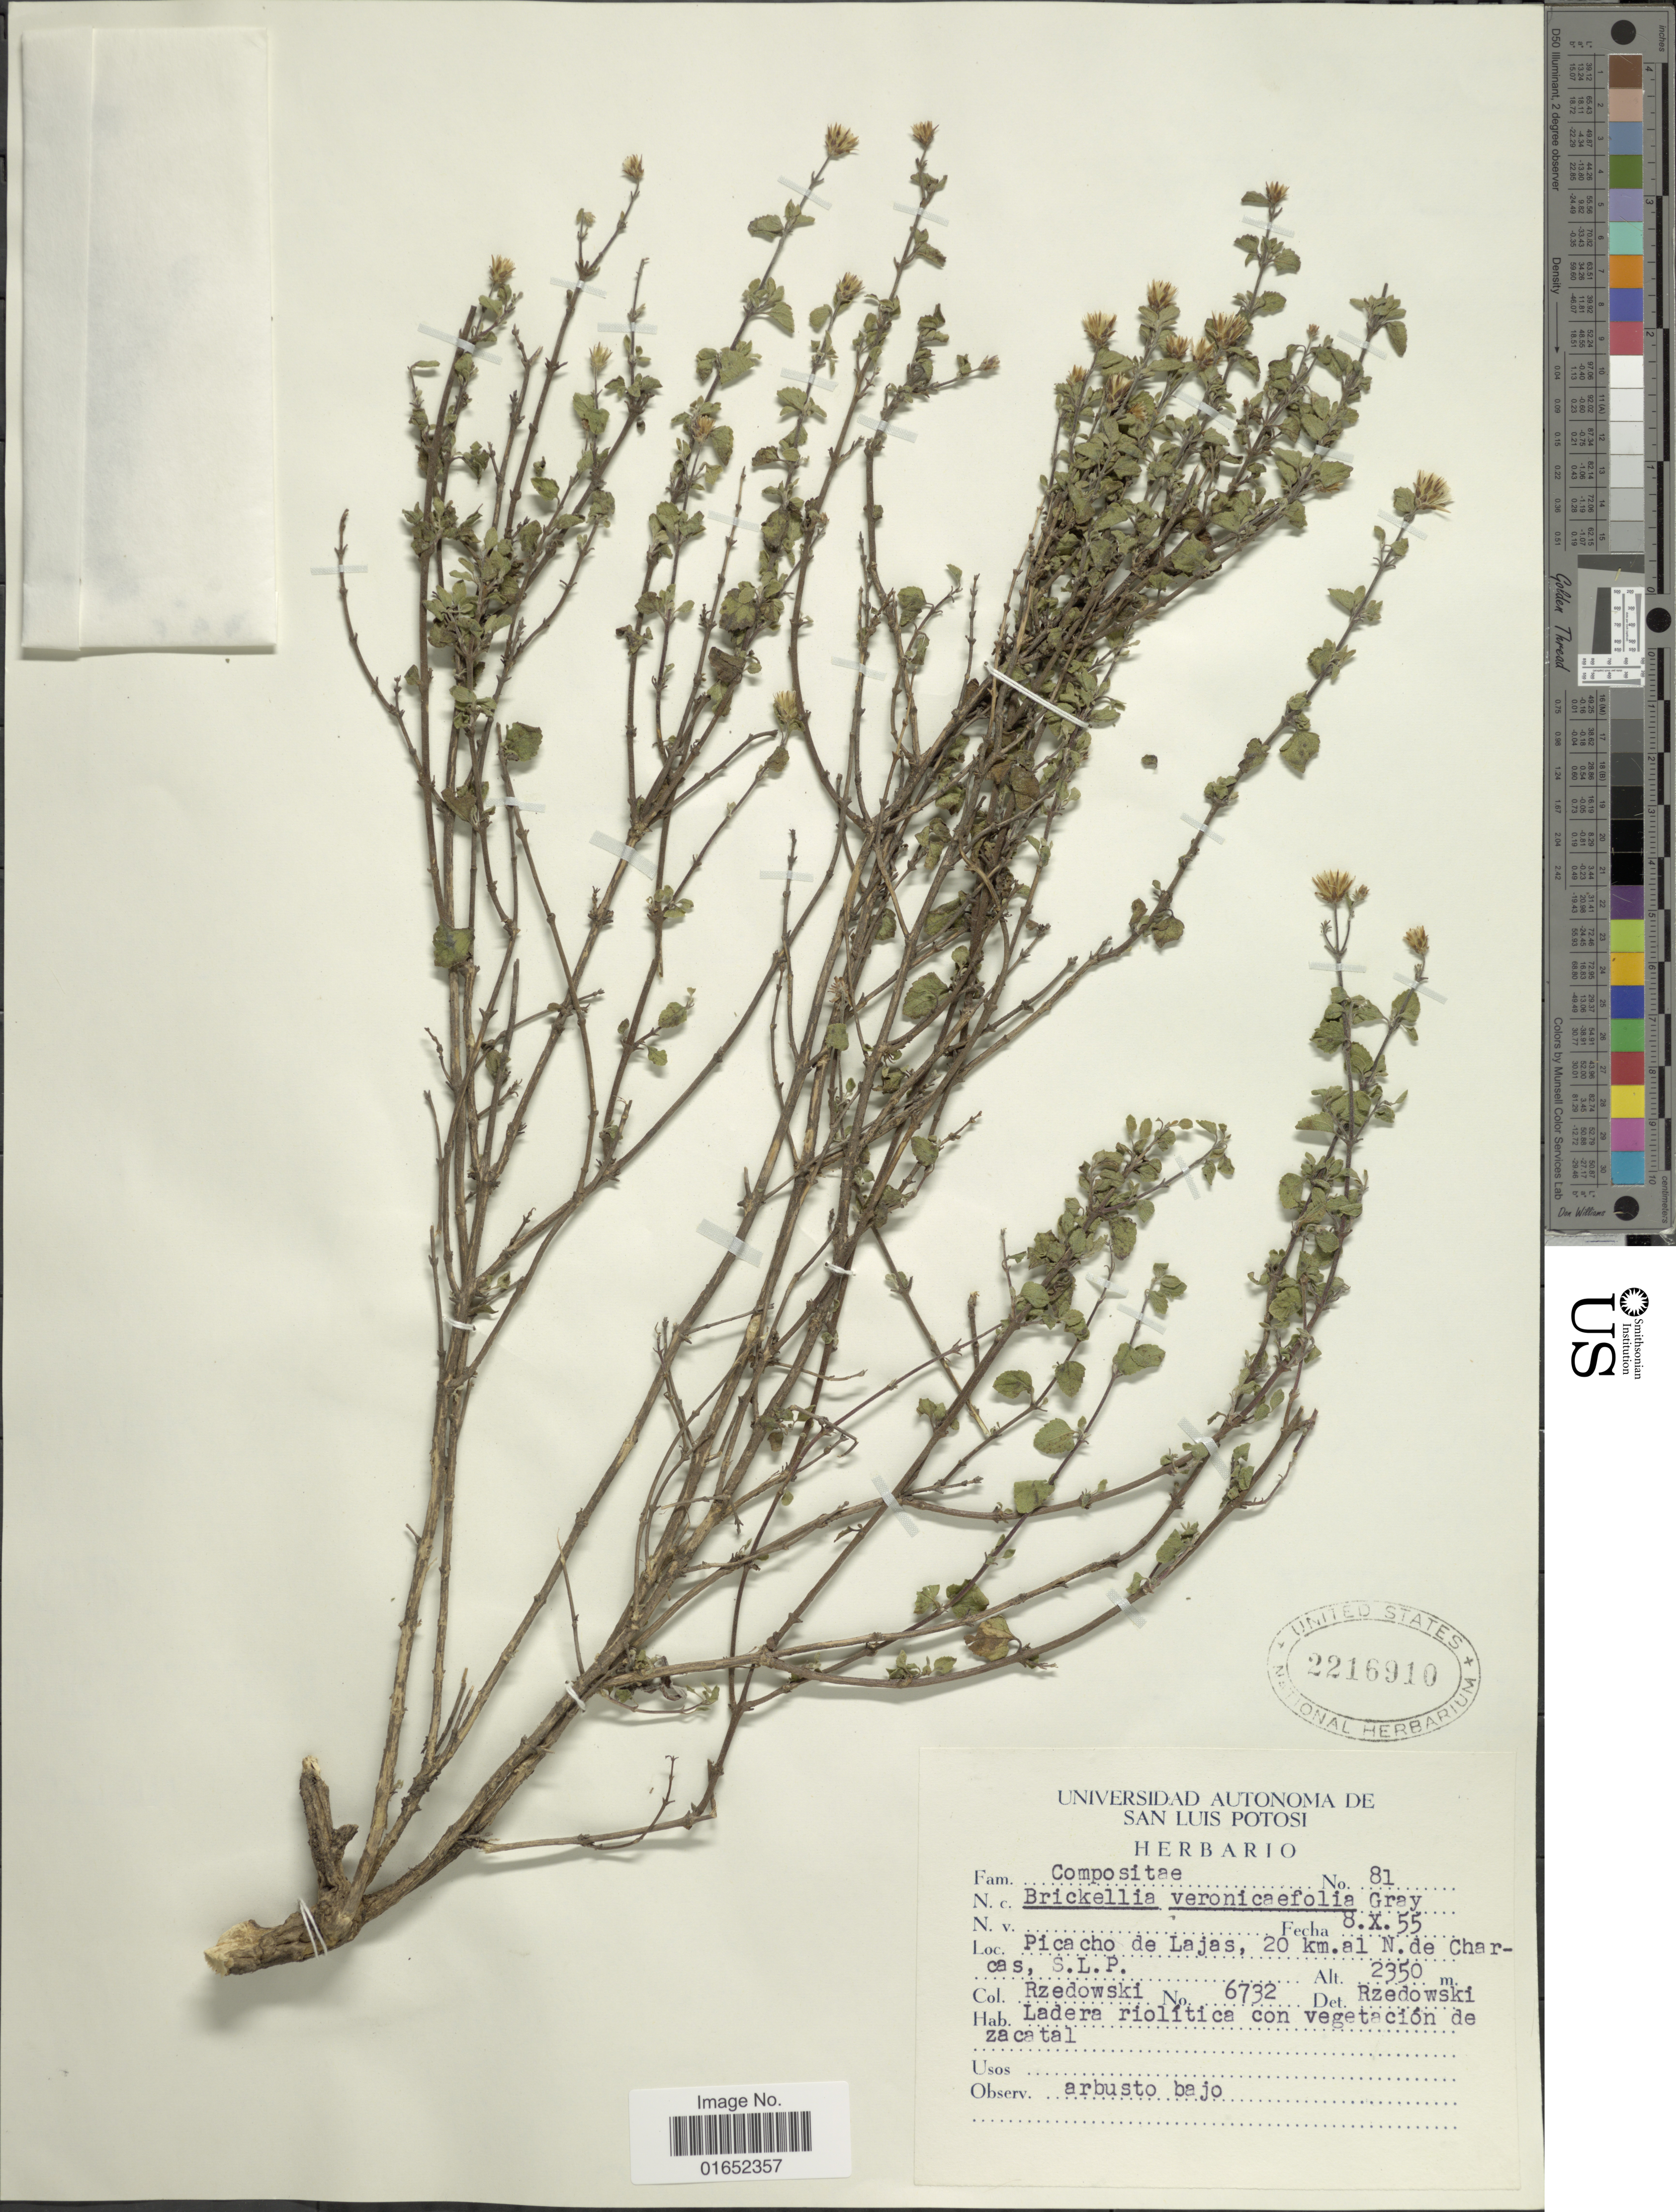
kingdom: Plantae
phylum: Tracheophyta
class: Magnoliopsida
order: Asterales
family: Asteraceae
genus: Brickellia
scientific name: Brickellia veronicaefolia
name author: (Kunth) A. Gray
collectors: Rzedowski, --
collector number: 6732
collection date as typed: Transcribed d/m/y: 8/10/55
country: Mexico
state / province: San Luis Potosí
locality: Picacho de ajas, 20 km. al N de Charcas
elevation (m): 2350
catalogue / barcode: US 2216910